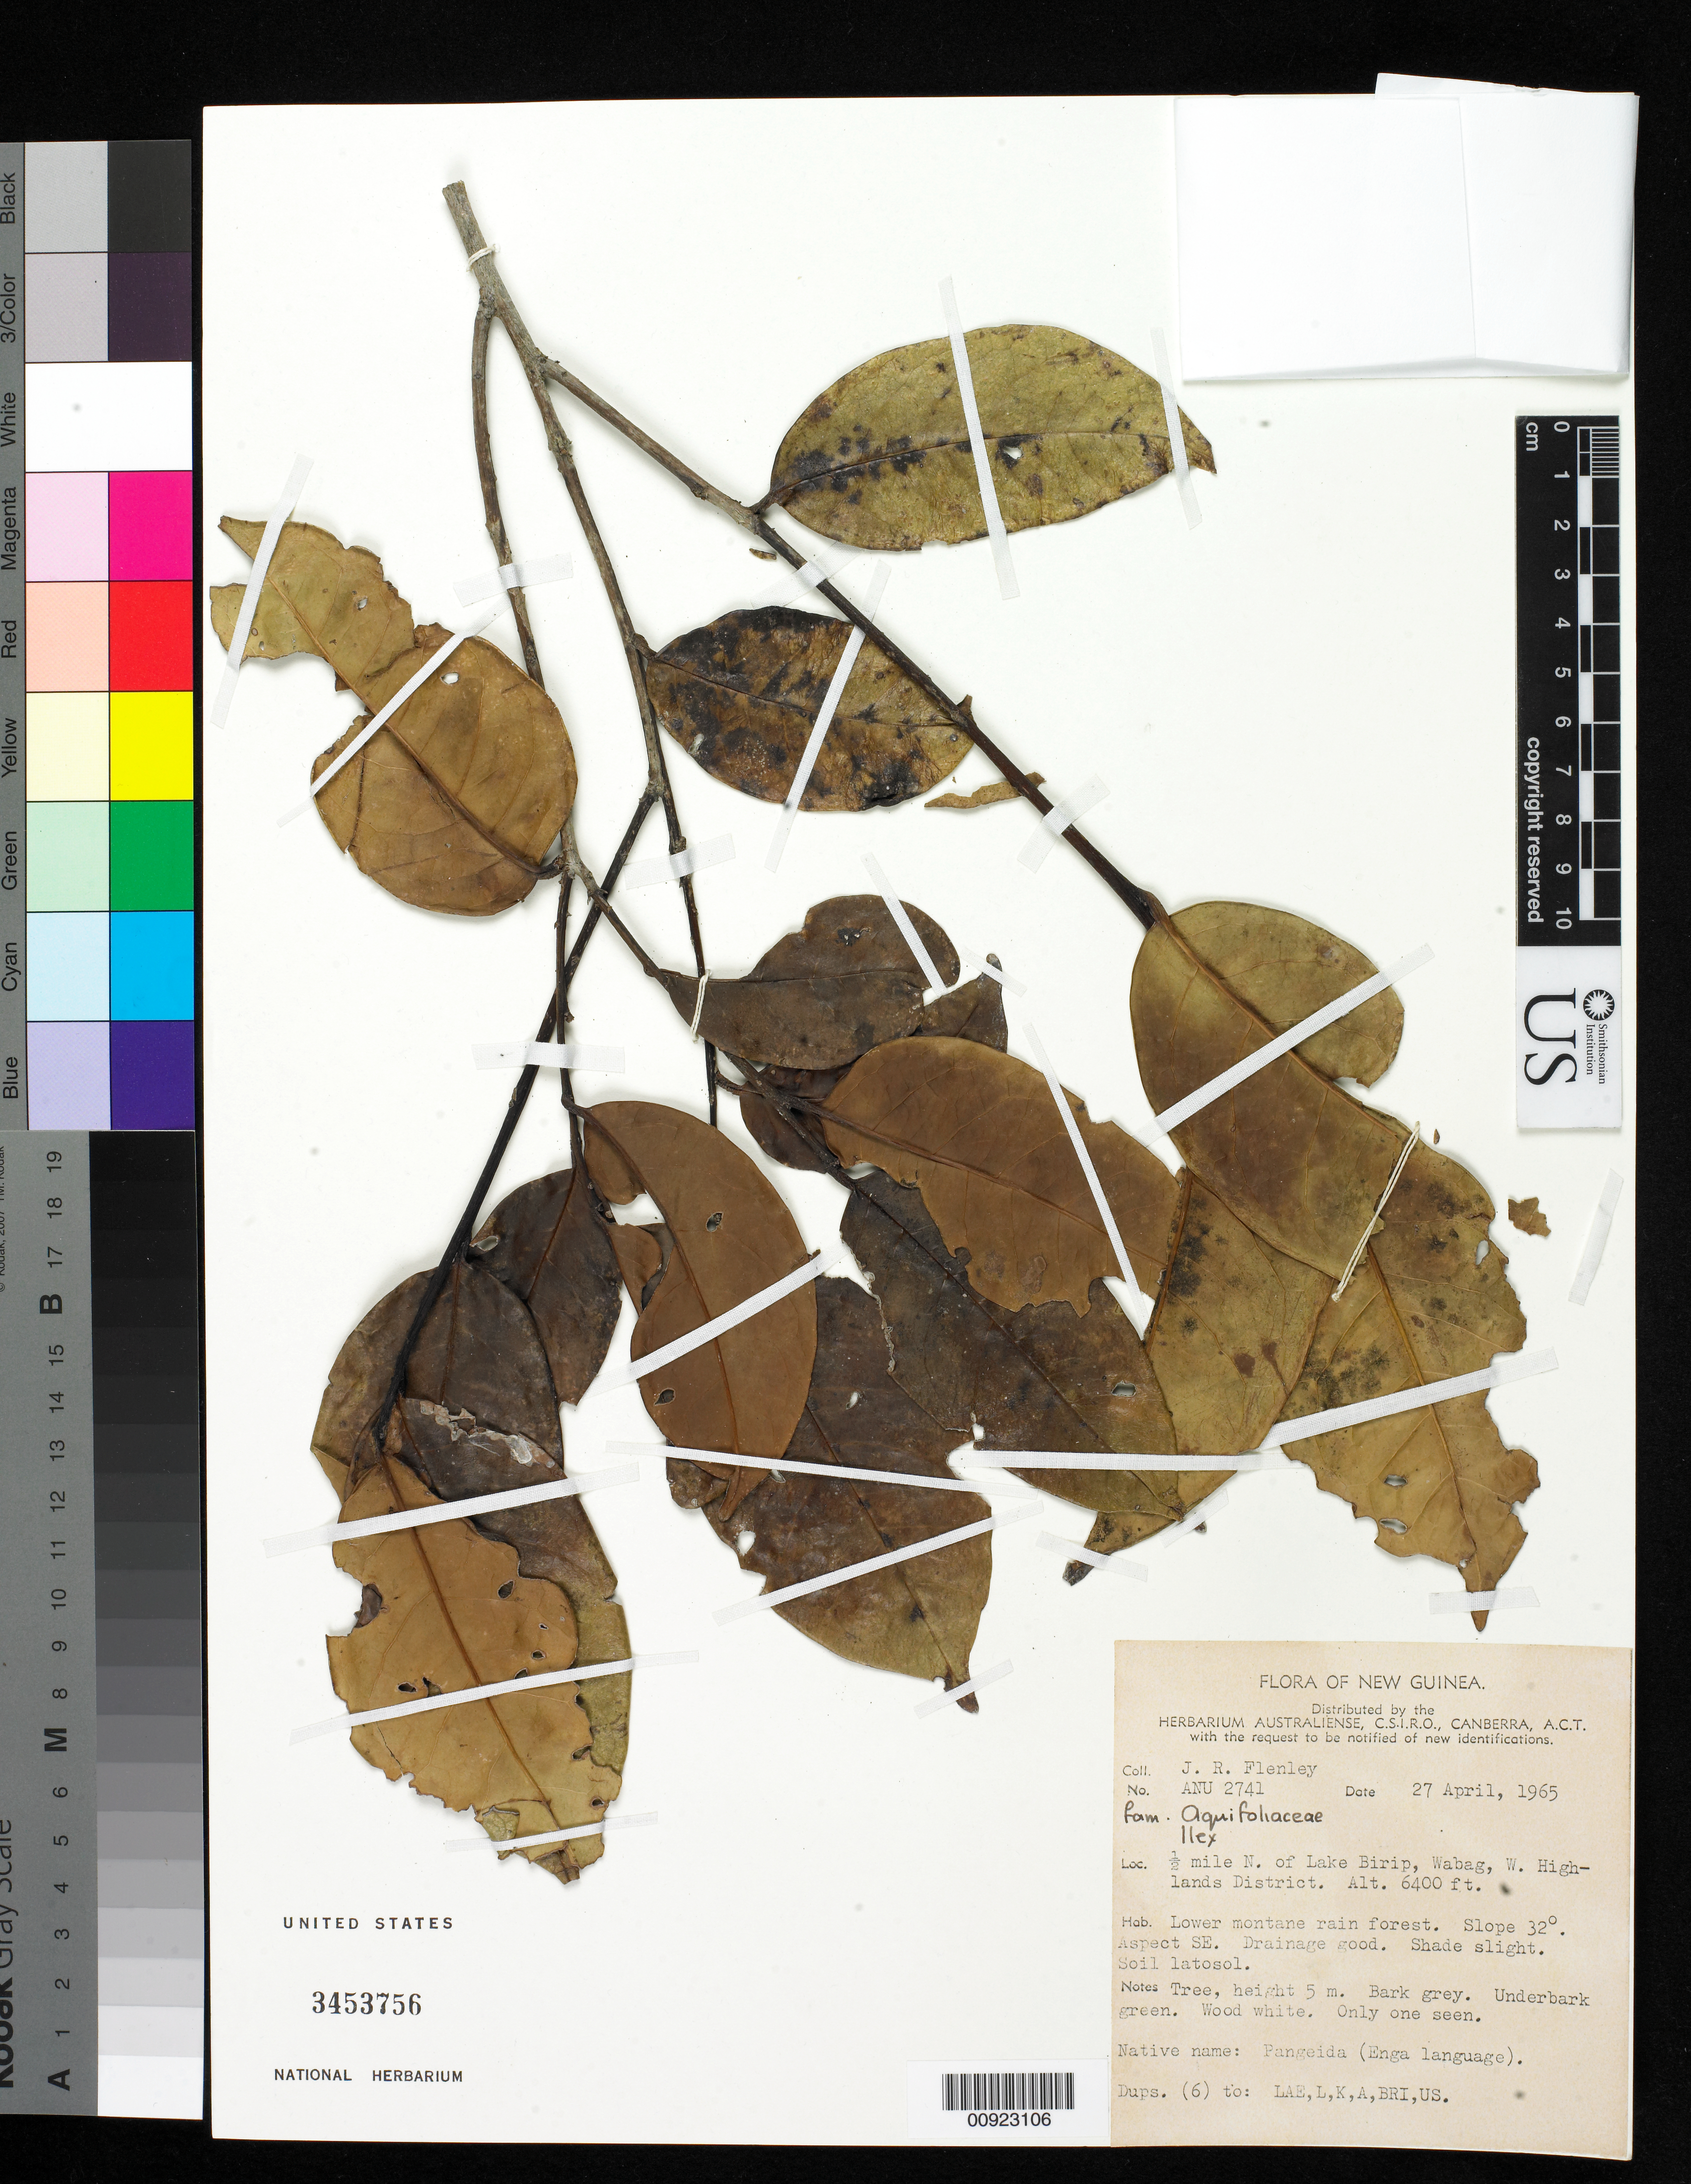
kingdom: Plantae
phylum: Tracheophyta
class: Magnoliopsida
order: Aquifoliales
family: Aquifoliaceae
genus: Ilex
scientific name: Ilex sp.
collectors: J. Flenley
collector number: ANU 2741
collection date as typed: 27 Apr 1965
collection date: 1965-04-27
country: Papua New Guinea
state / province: Enga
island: New Guinea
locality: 0.5 miles N. of Lake Birip, Wabag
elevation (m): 1951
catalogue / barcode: US 3453756